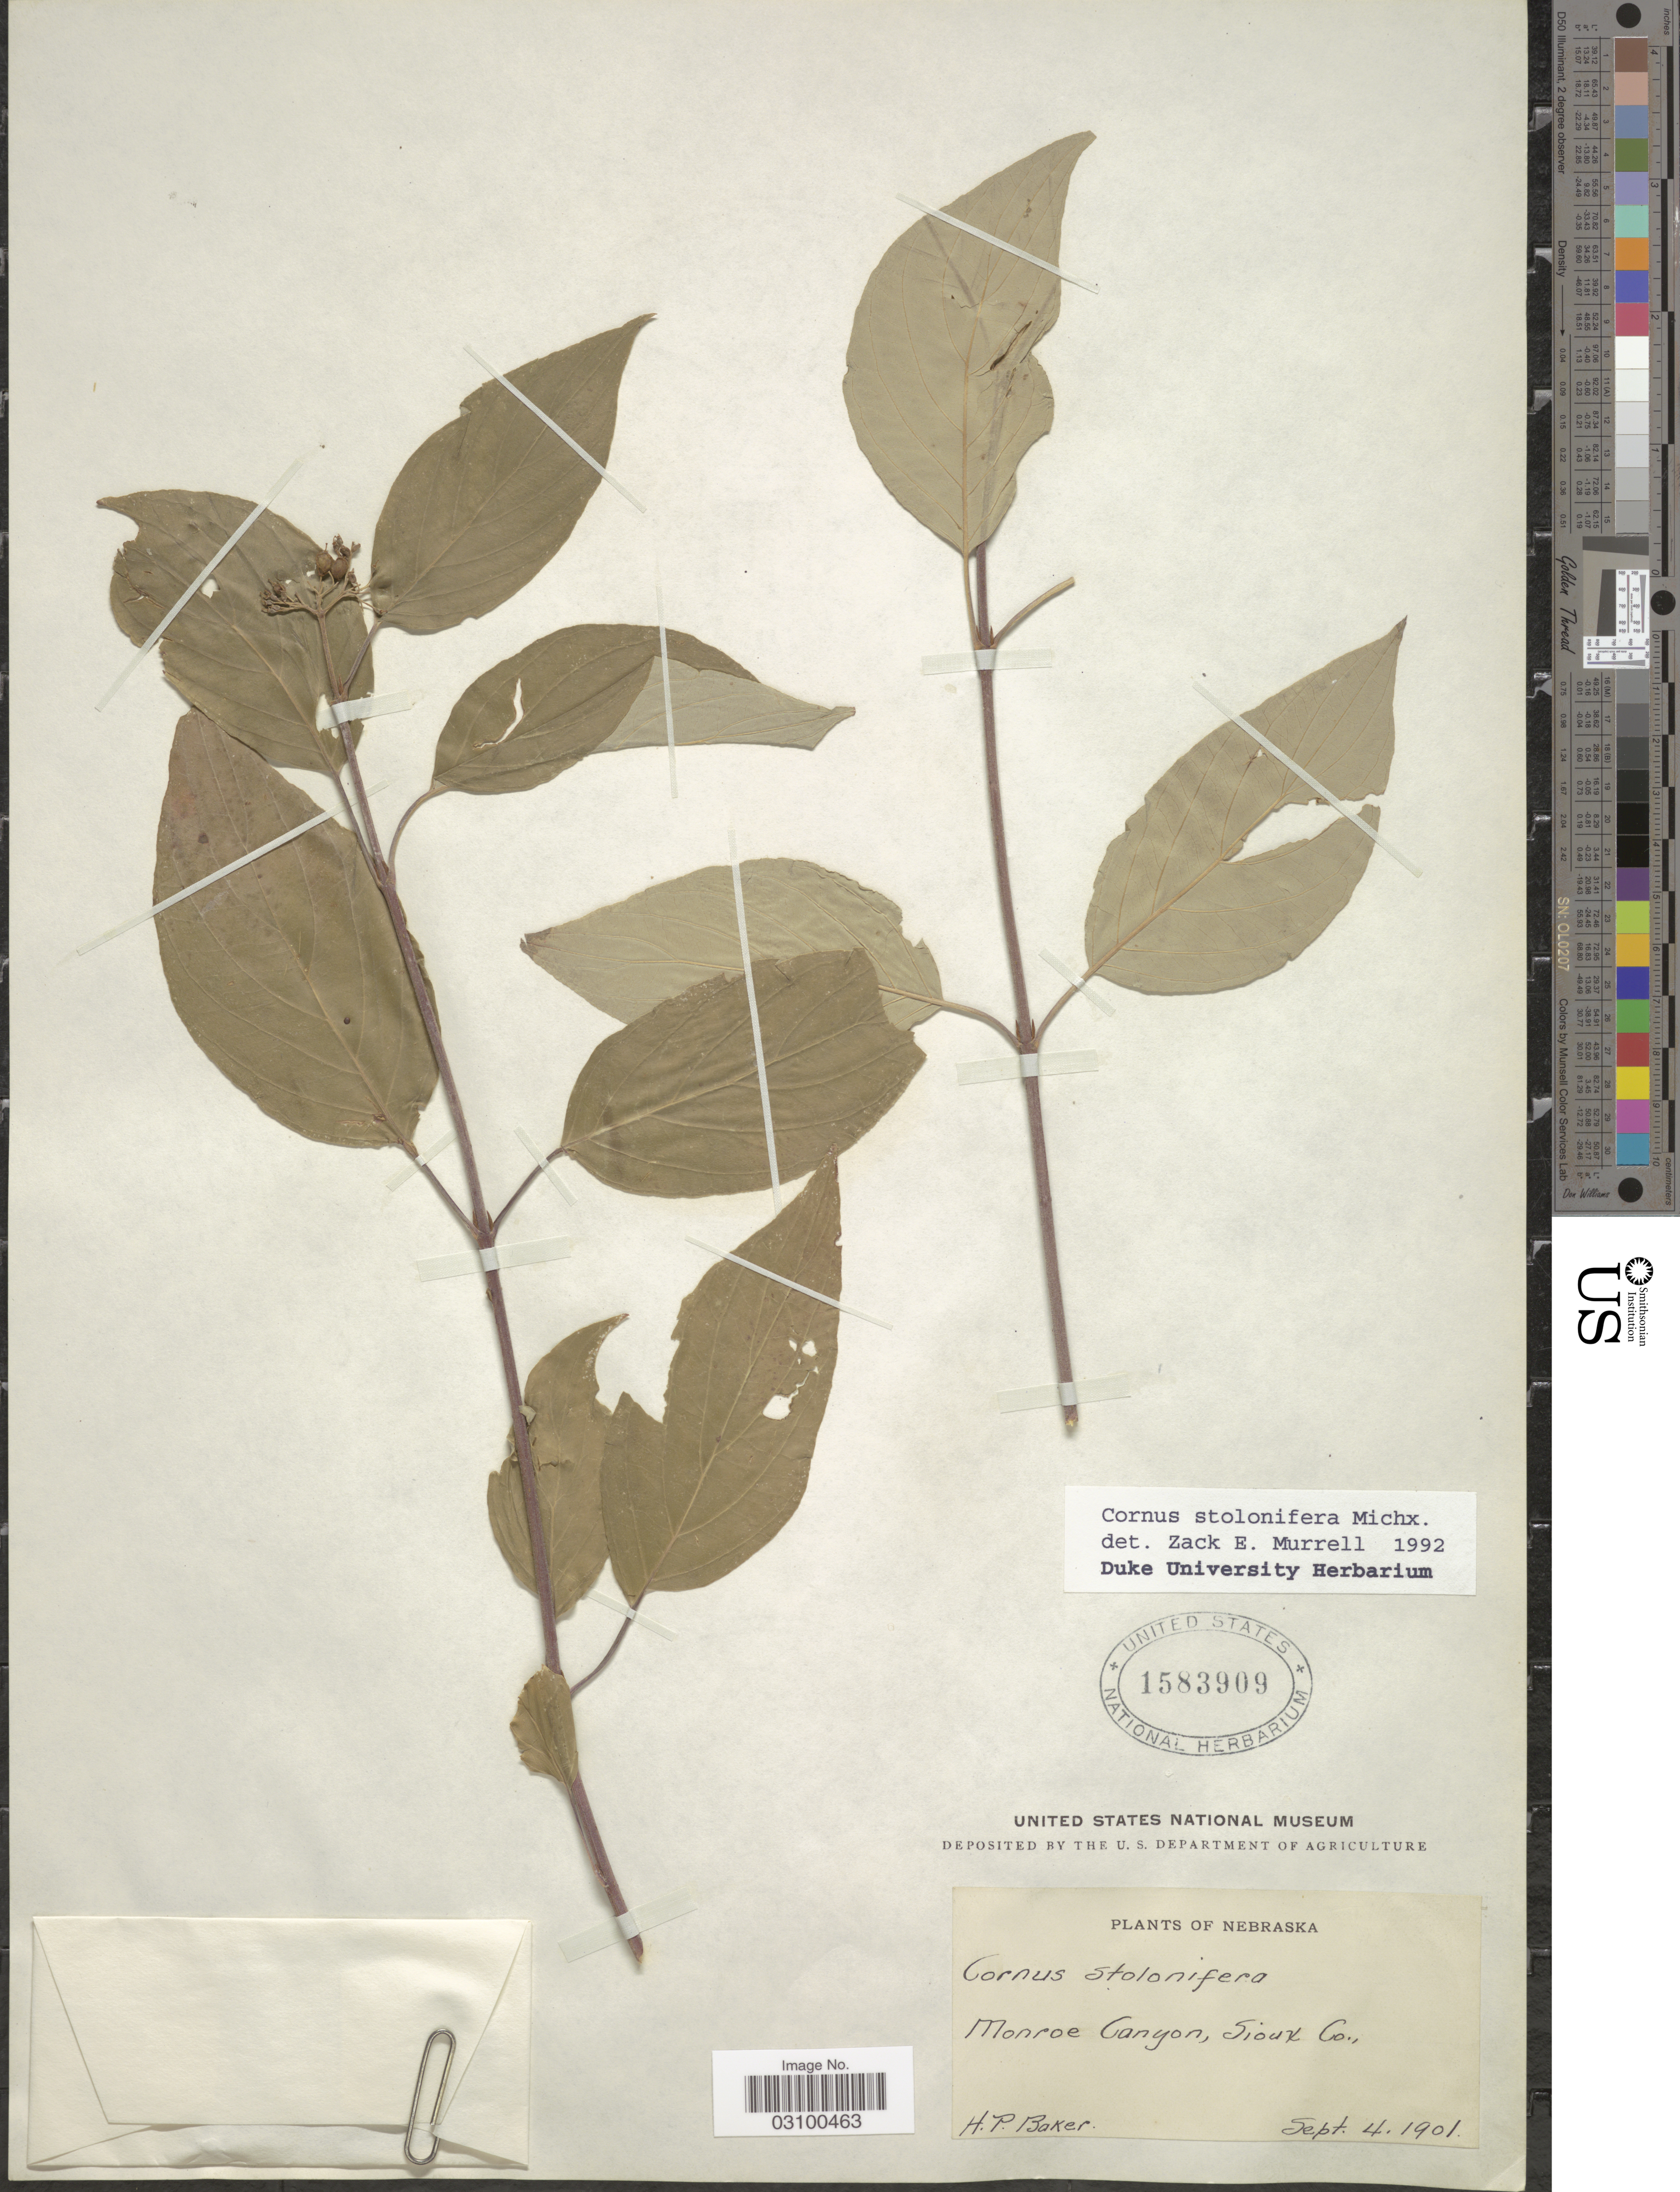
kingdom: Plantae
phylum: Tracheophyta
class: Magnoliopsida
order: Cornales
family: Cornaceae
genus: Cornus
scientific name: Cornus sericea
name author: L.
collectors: H. P. Baker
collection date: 1901-09-04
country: United States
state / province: Nebraska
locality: Monroe Canyon, Sioux Co.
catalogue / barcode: US 1583909